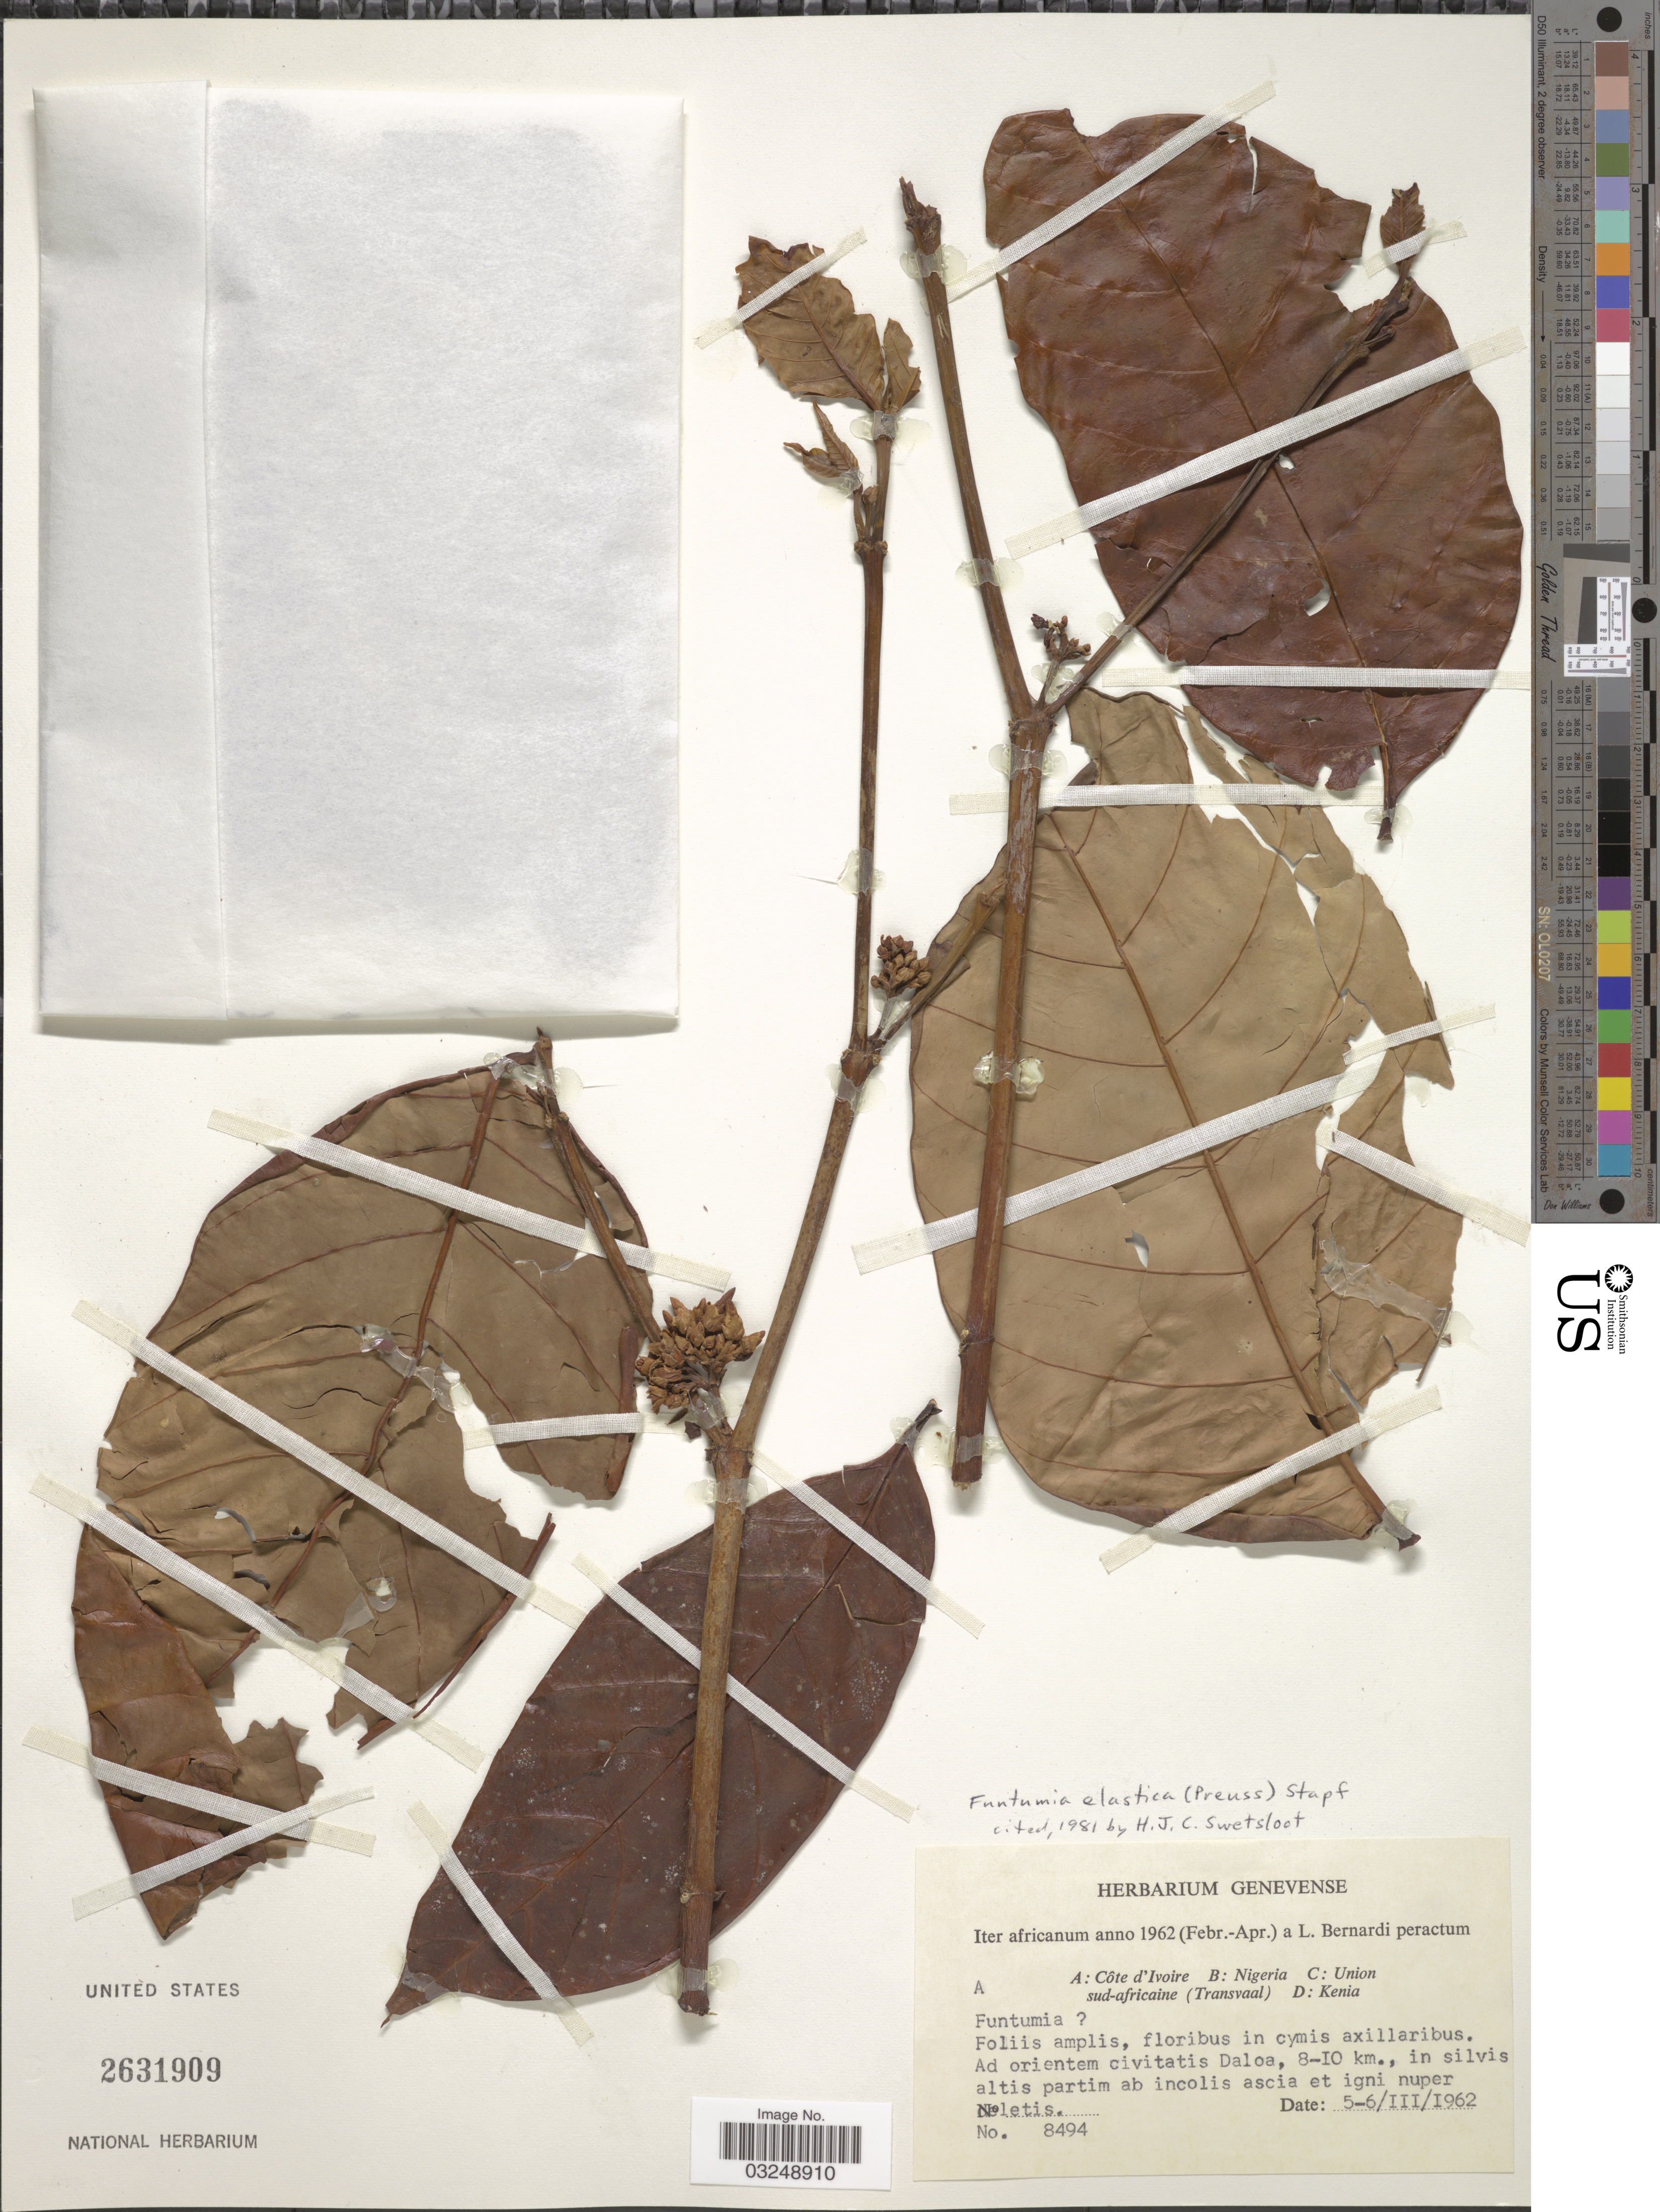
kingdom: Plantae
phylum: Tracheophyta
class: Magnoliopsida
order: Gentianales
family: Apocynaceae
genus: Funtumia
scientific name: Funtumia elastica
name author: Stapf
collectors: L. Bernardi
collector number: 8494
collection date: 1962-03-05/1962-03-06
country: Ivory Coast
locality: Côte d'Ivoire. Ad orientem civitatis Daloa, 8-10 km.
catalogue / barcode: US 2631909